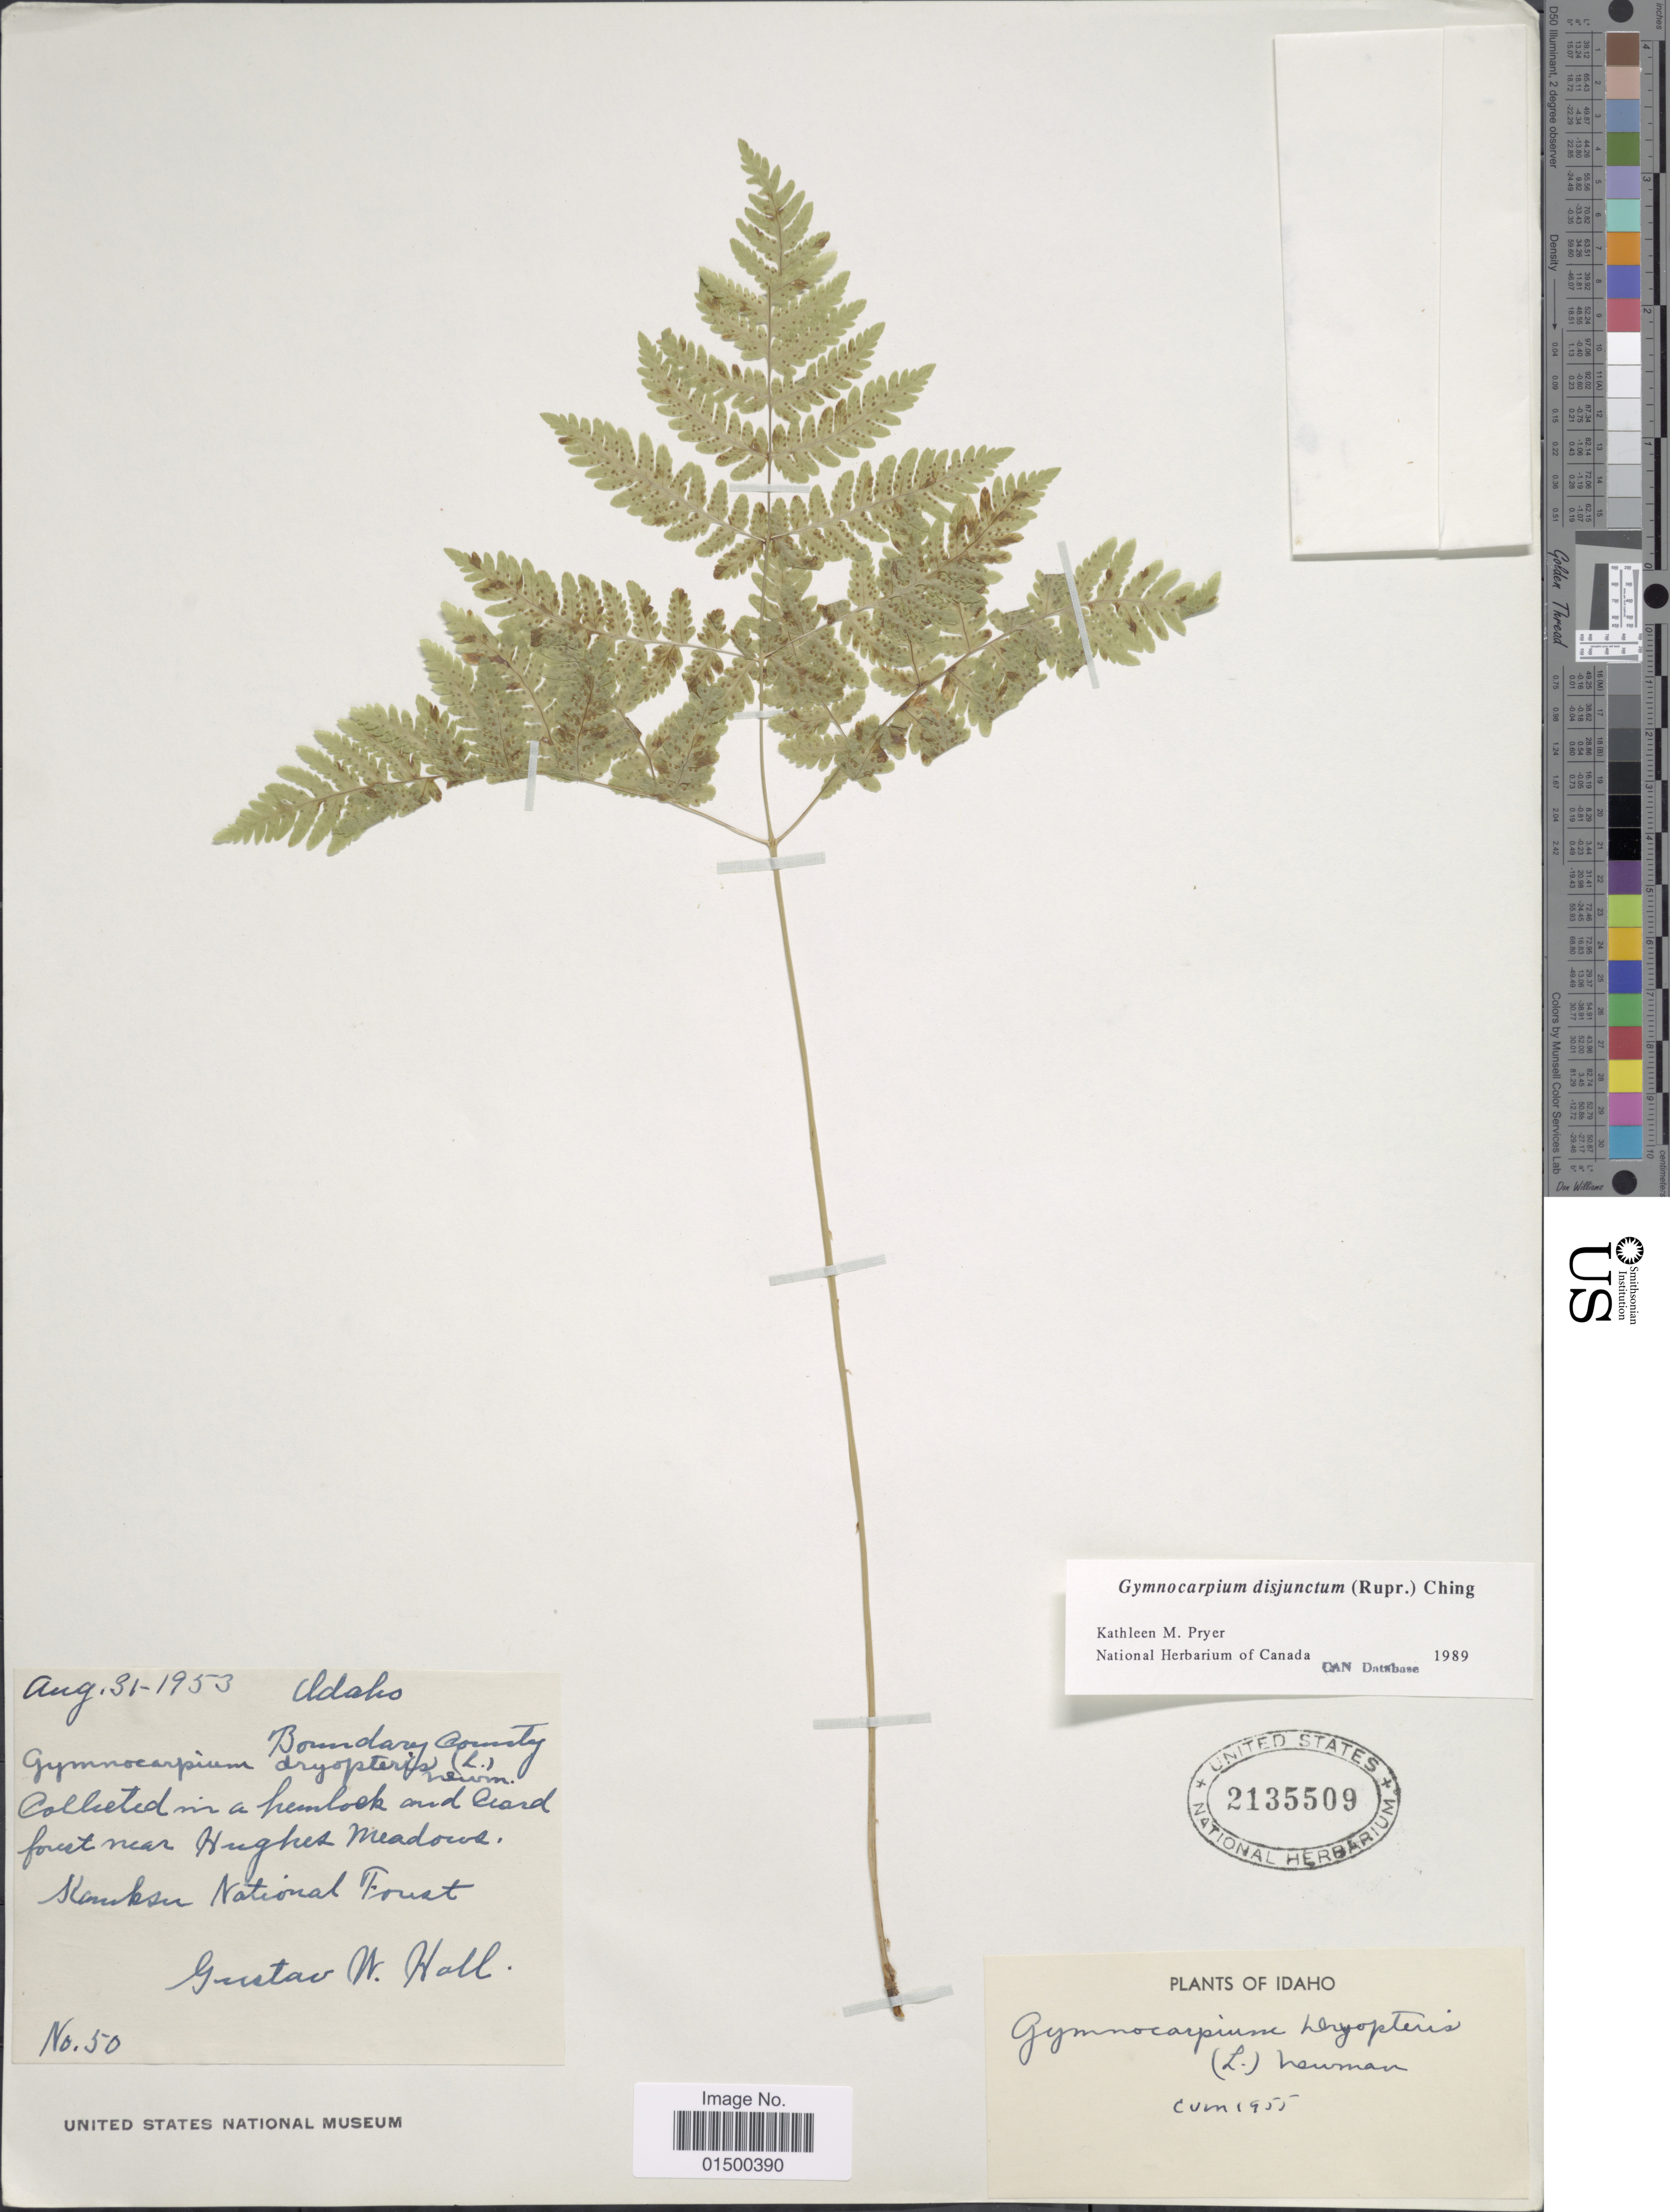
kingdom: Plantae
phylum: Tracheophyta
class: Polypodiopsida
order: Polypodiales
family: Cystopteridaceae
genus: Gymnocarpium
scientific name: Gymnocarpium disjunctum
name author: (Rupr.) Ching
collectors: G. Hall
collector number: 50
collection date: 1953-08-31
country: United States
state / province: Idaho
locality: Collected in a hemlock and land forest near Hughes Meadows . Kamksu National Forest.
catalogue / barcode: US 2135509